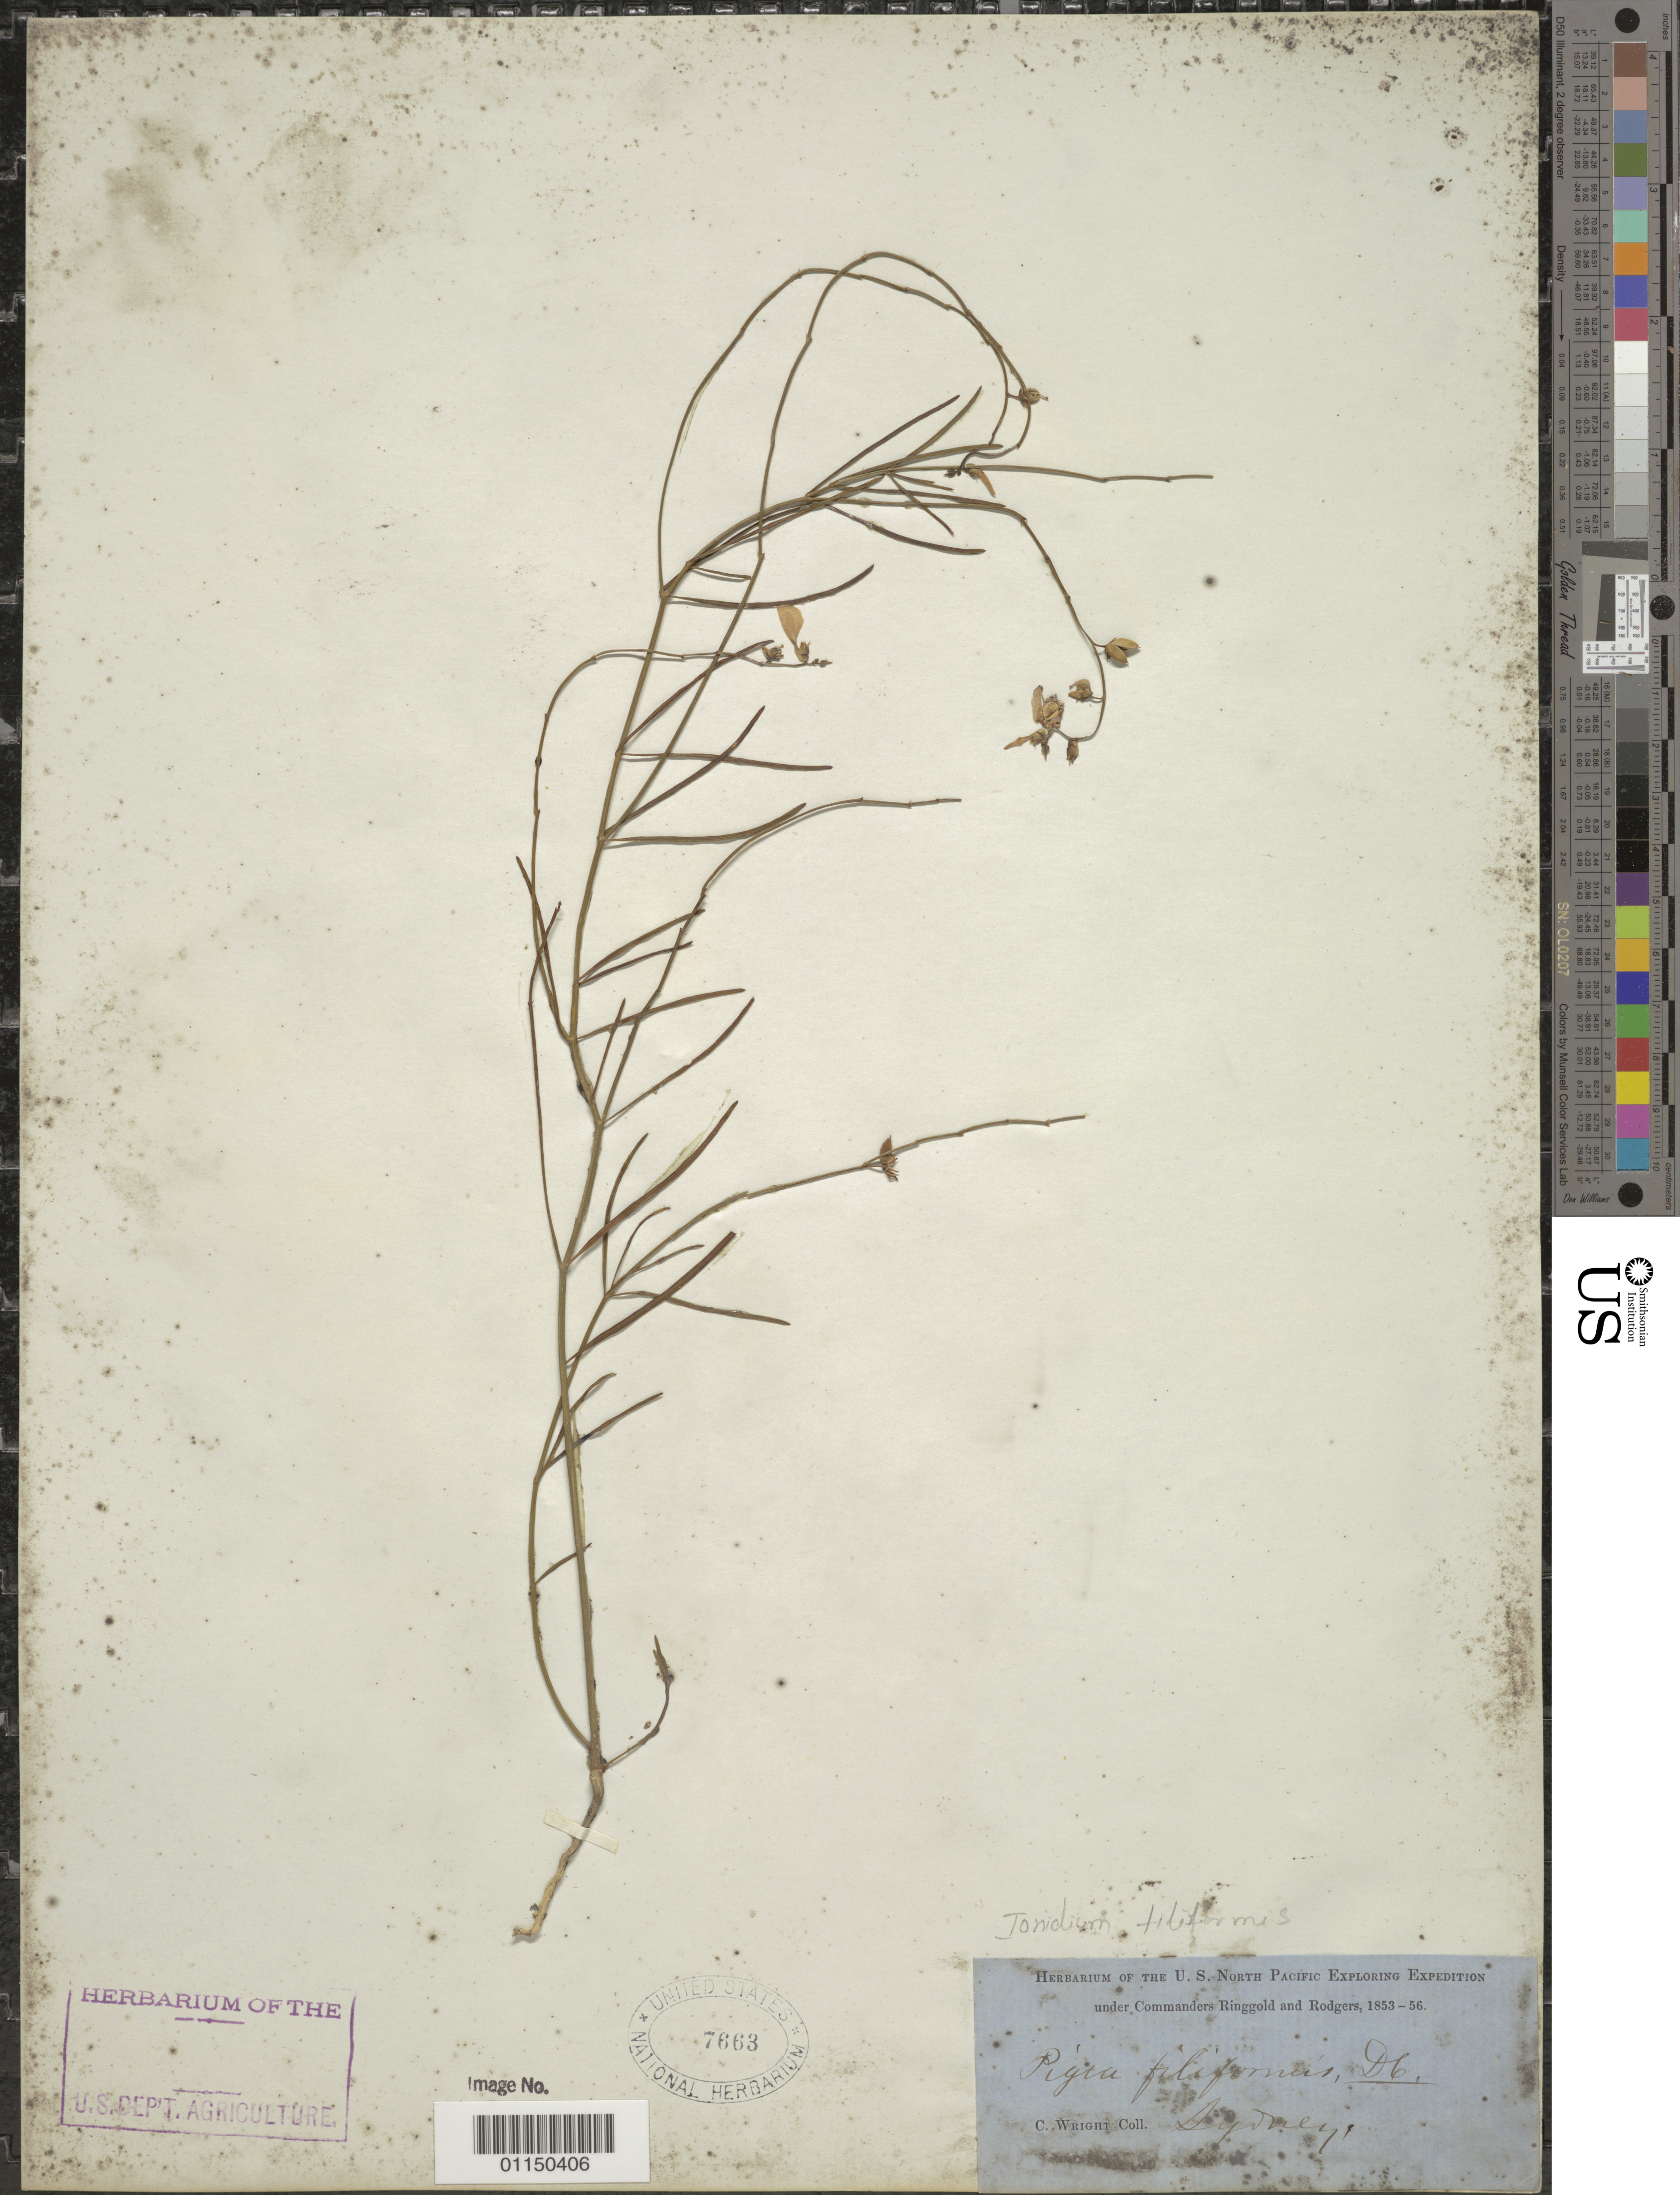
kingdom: Plantae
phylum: Tracheophyta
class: Magnoliopsida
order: Malpighiales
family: Violaceae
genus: Pigea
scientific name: Pigea monopetala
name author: (Schult.) Ging.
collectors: C. Wright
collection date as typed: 1853 to -- -- 1856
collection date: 1853/1856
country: Australia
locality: Sydney.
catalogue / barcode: US 7663